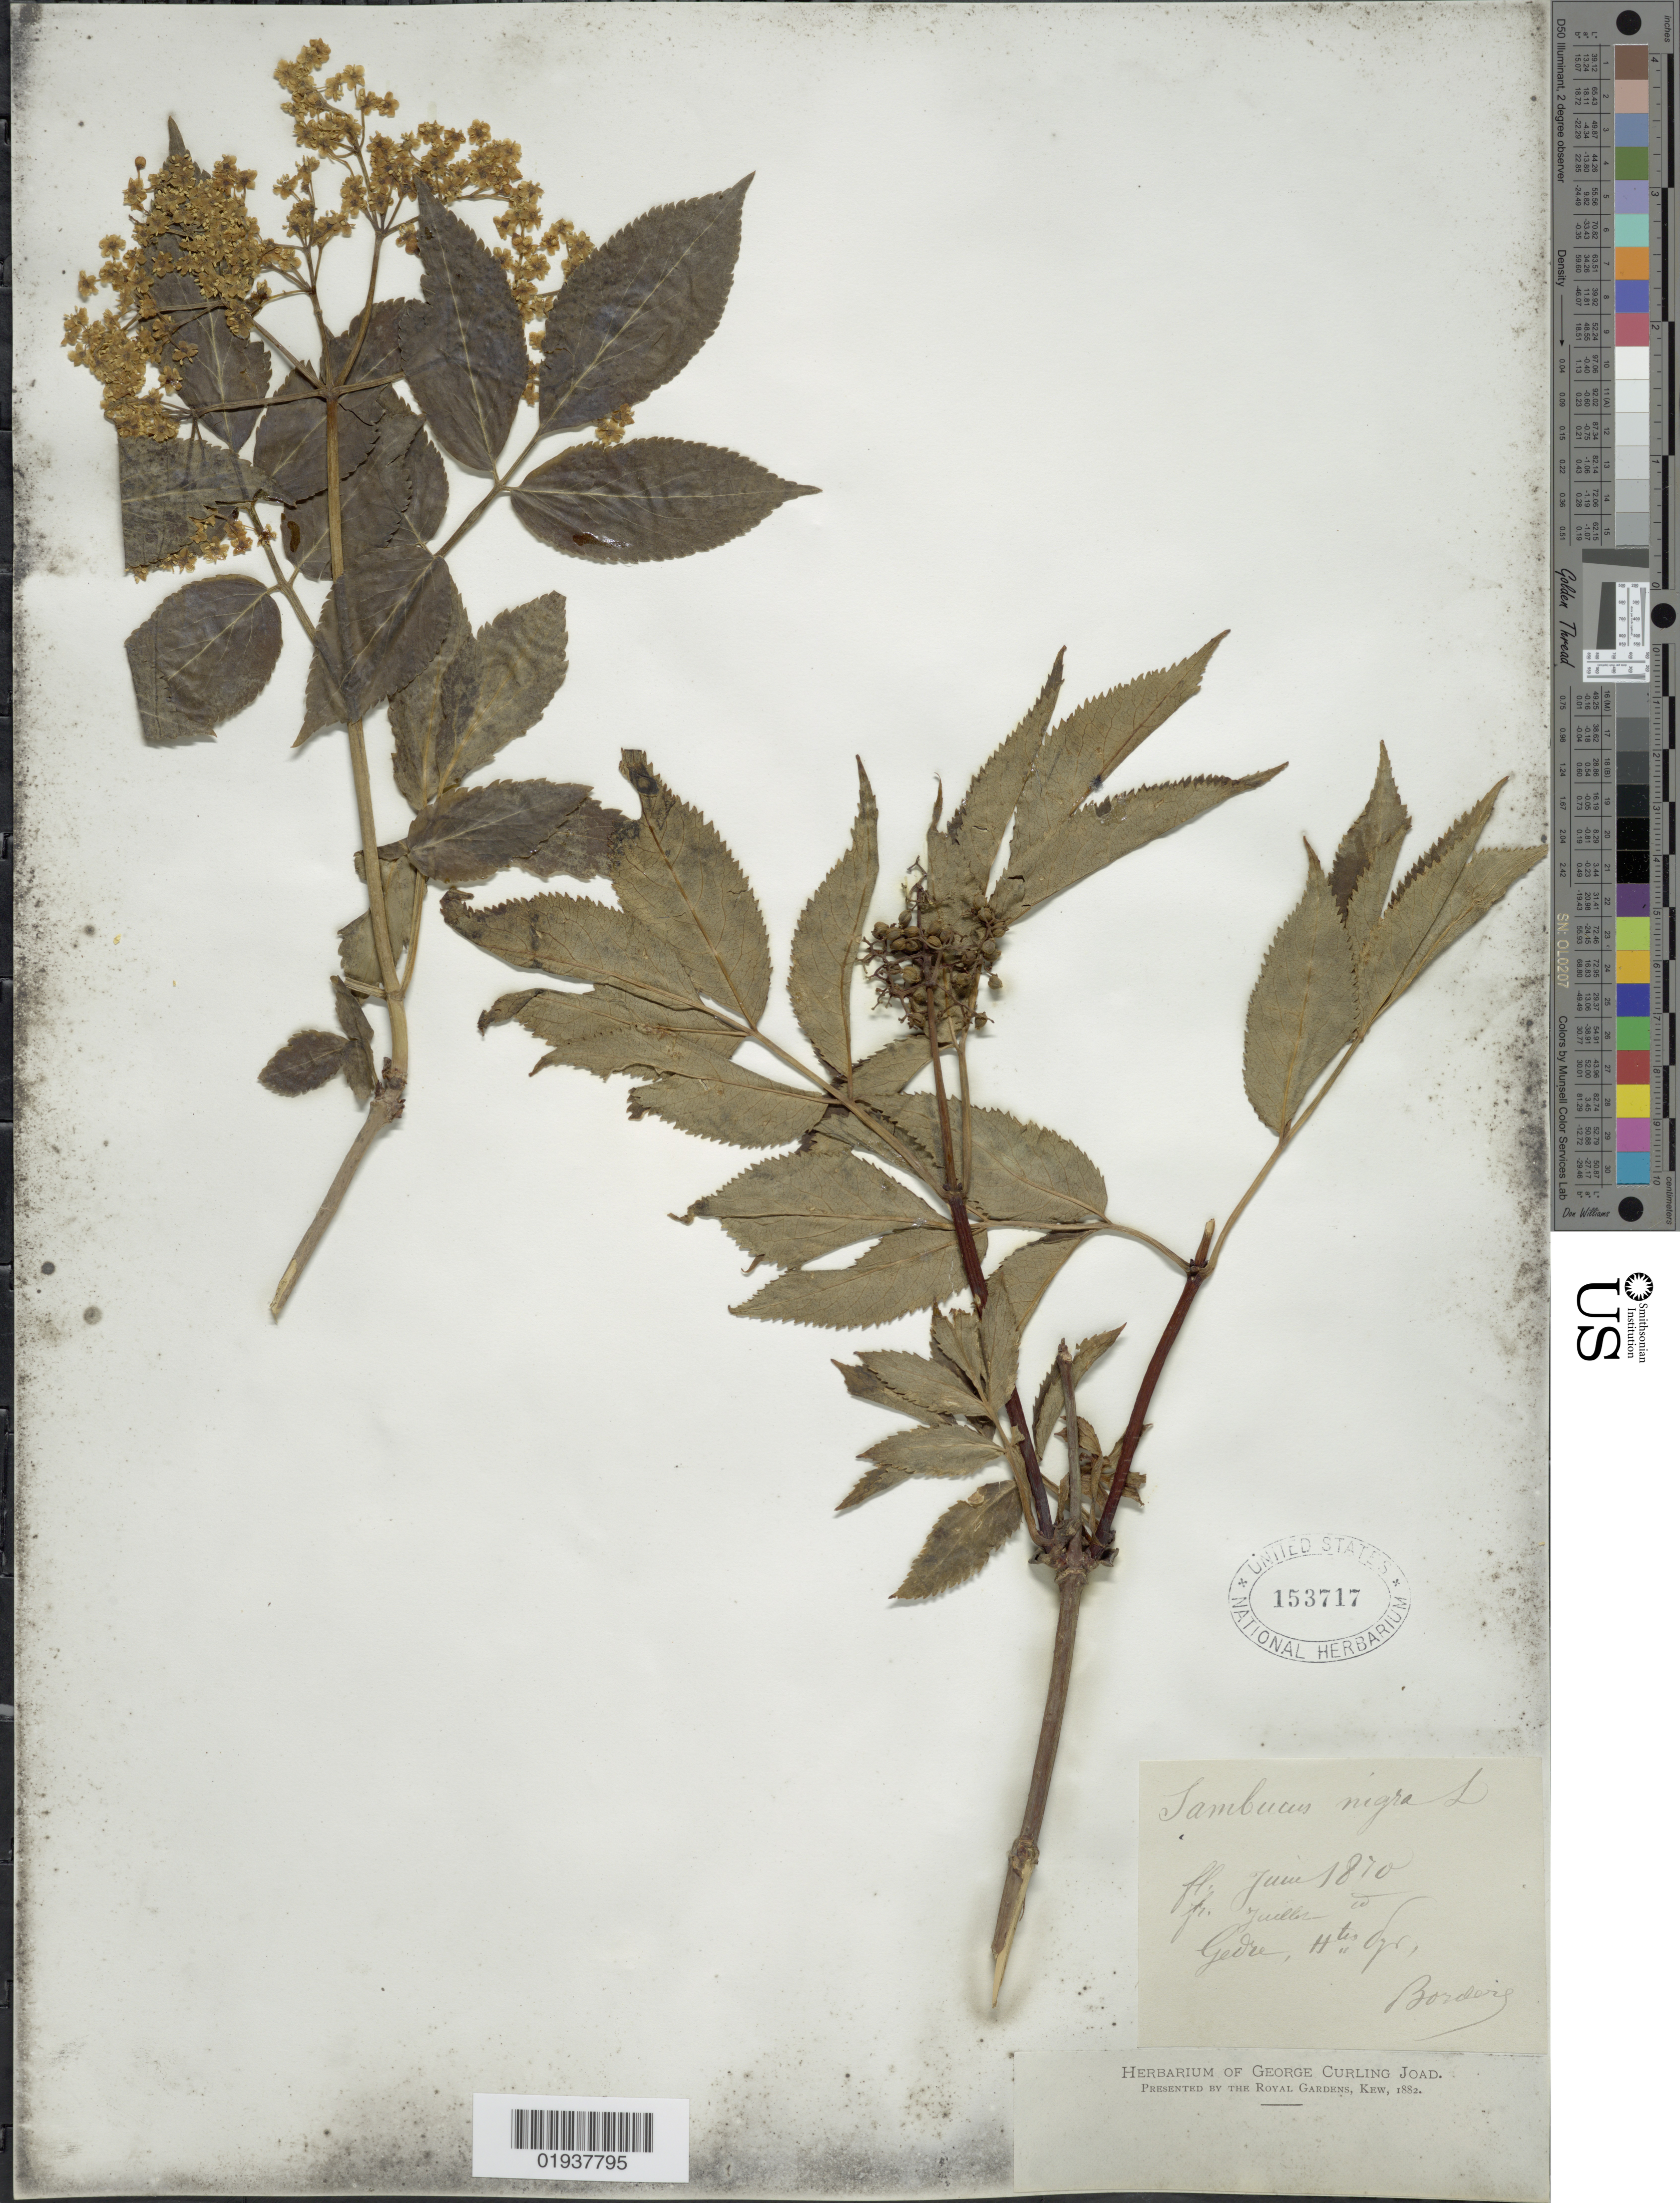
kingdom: Plantae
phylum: Tracheophyta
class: Magnoliopsida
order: Dipsacales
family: Viburnaceae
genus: Sambucus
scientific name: Sambucus nigra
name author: L.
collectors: -. Bordère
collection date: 1870-06/1870-07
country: France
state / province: Occitanie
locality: Geore, Htes Pyr.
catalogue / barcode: US 153717